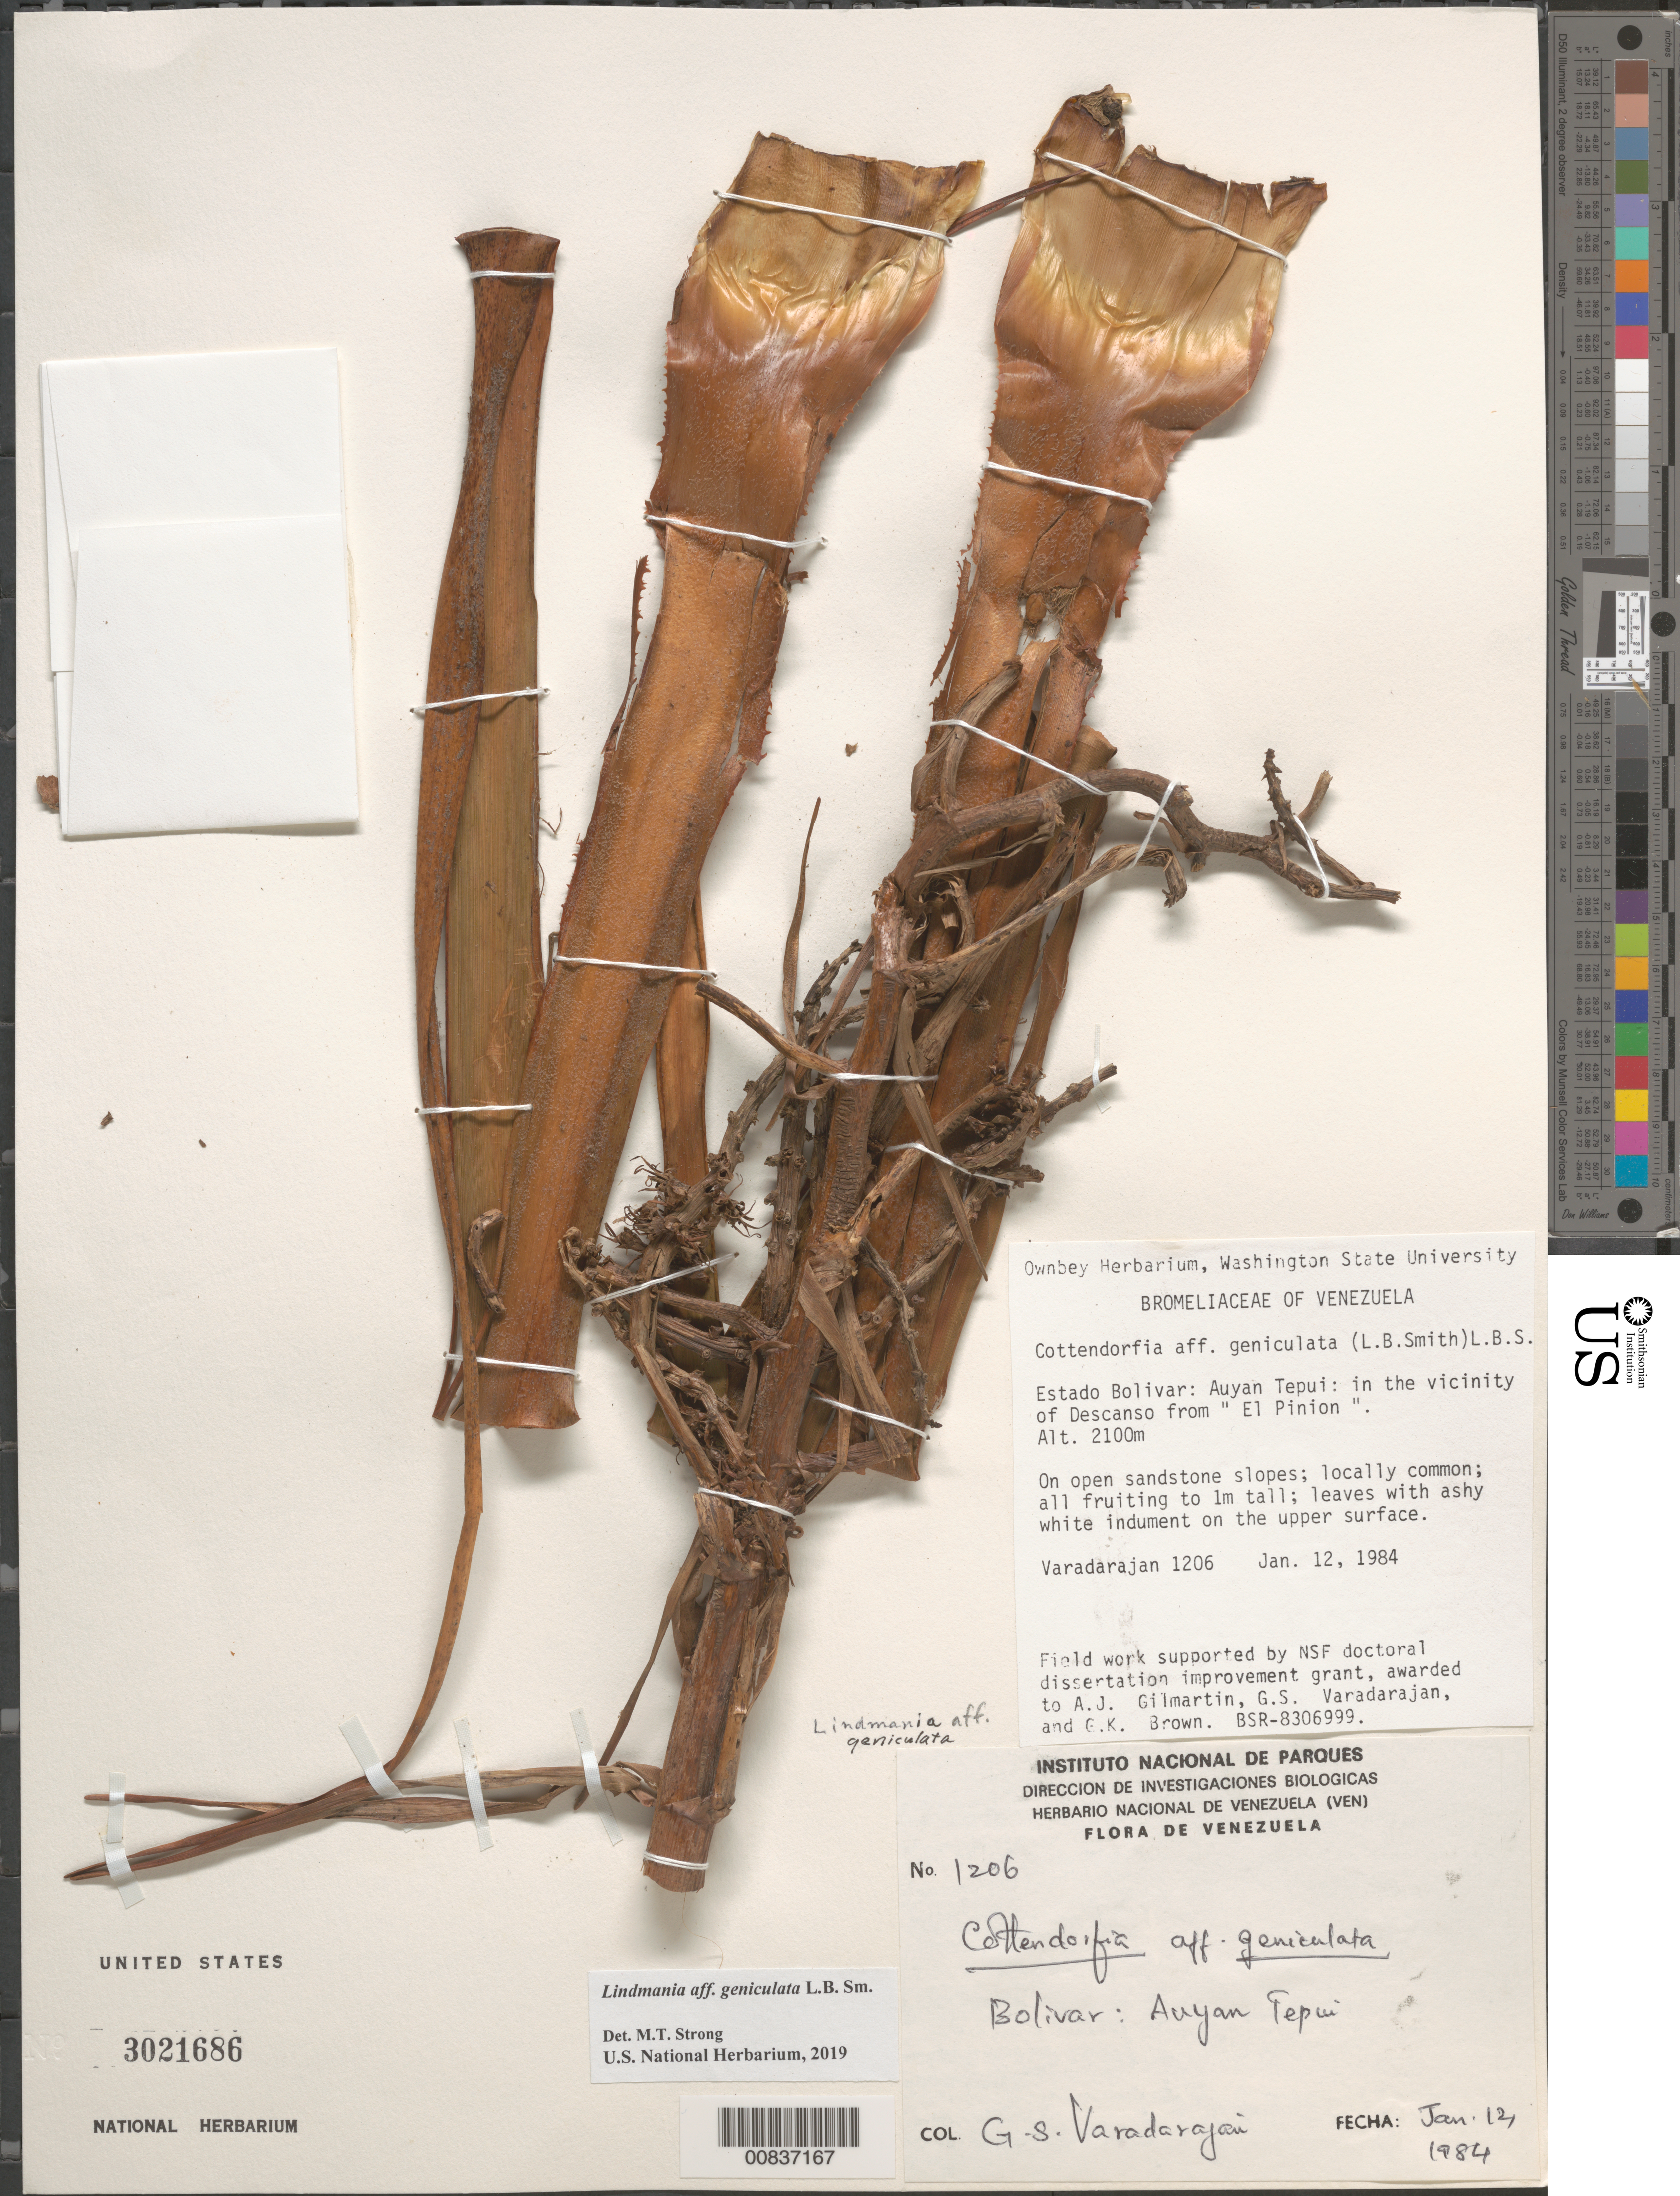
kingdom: Plantae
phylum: Tracheophyta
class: Liliopsida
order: Poales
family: Bromeliaceae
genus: Lindmania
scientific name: Lindmania geniculata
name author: L.B. Sm.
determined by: Strong, Mark T., (BOT), Smithsonian Institution - National Museum of Natural History (UNITED STATES)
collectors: G. S. Varadarajan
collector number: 1206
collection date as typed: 12-Jan-84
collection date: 1984-01-12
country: Venezuela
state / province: Bolívar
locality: Auyan-tepuí, 0.5 km from "Descanso" towards El Penon, 3 km from "Access Track".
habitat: Open sandstone slopes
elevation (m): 2100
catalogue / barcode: US 3021686